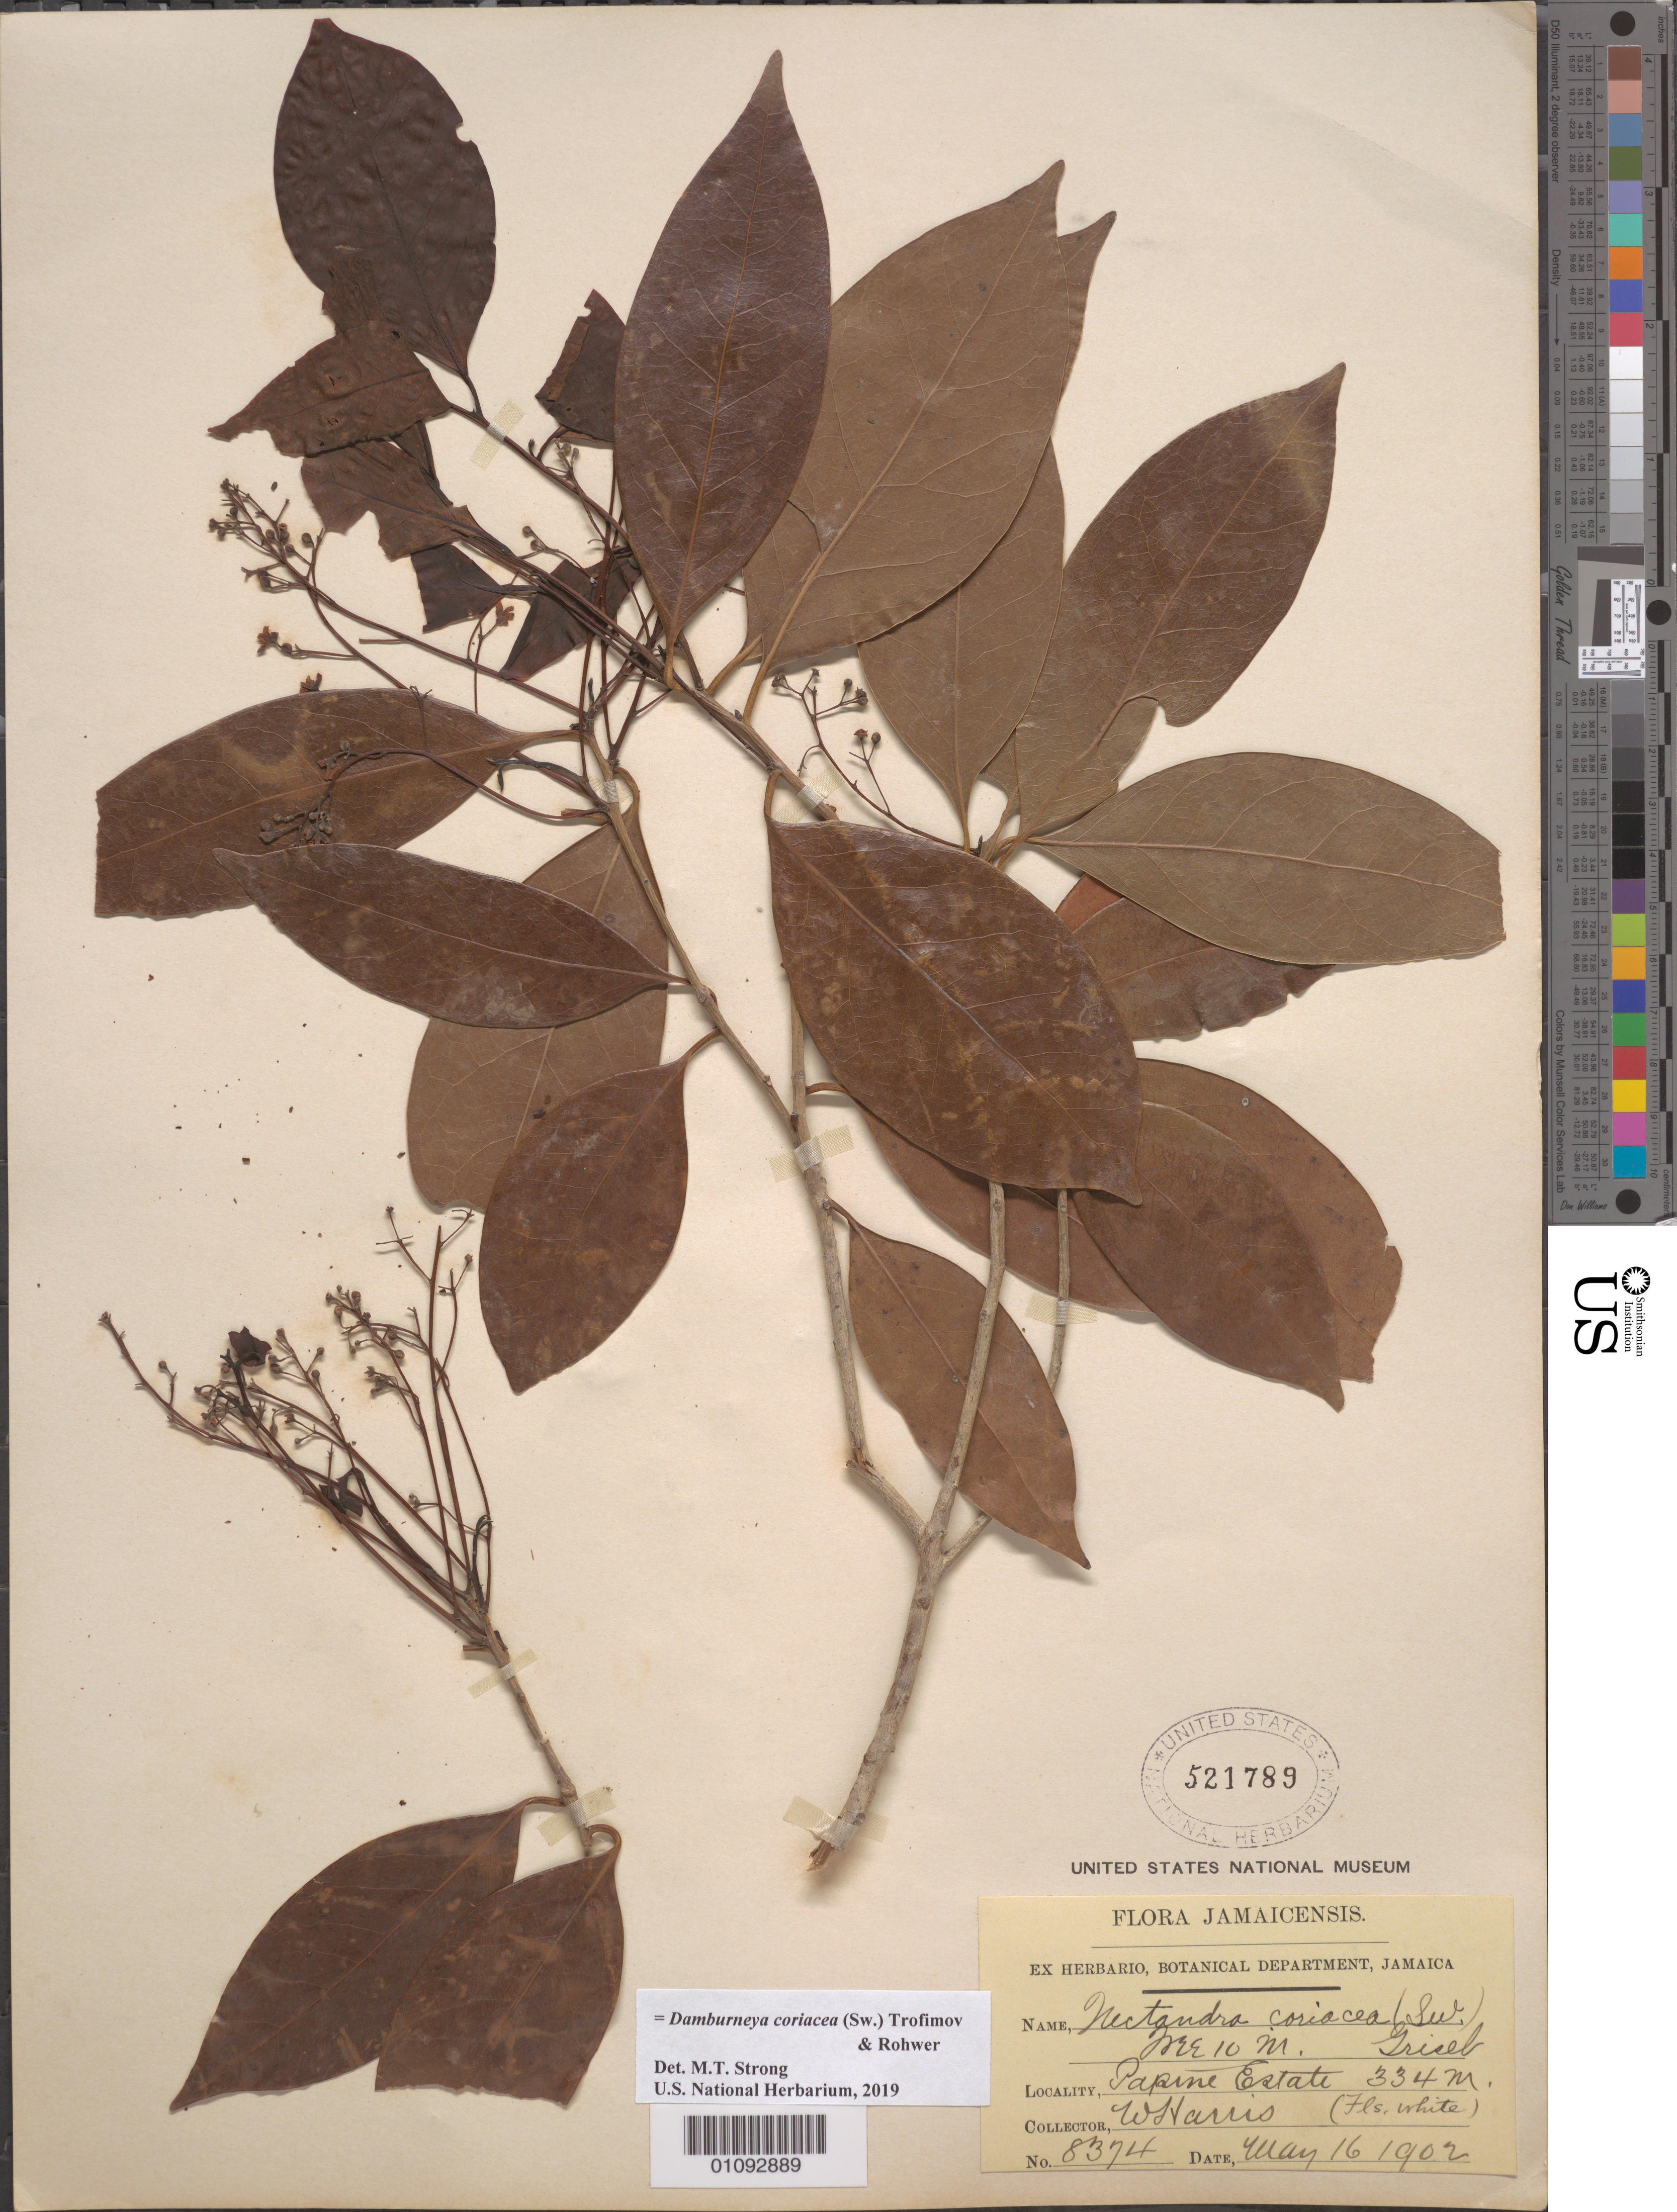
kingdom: Plantae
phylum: Tracheophyta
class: Magnoliopsida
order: Laurales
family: Lauraceae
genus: Damburneya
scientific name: Damburneya coriacea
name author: (Sw.) Trofimov & Rohwer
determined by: Strong, M. T., (US), Smithsonian Institution - National Museum of Natural History (UNITED STATES)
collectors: W. Harris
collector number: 8374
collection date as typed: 16 May 1902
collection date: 1902-05-16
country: Jamaica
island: Jamaica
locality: Papine Estate.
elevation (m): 334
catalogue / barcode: US 521789